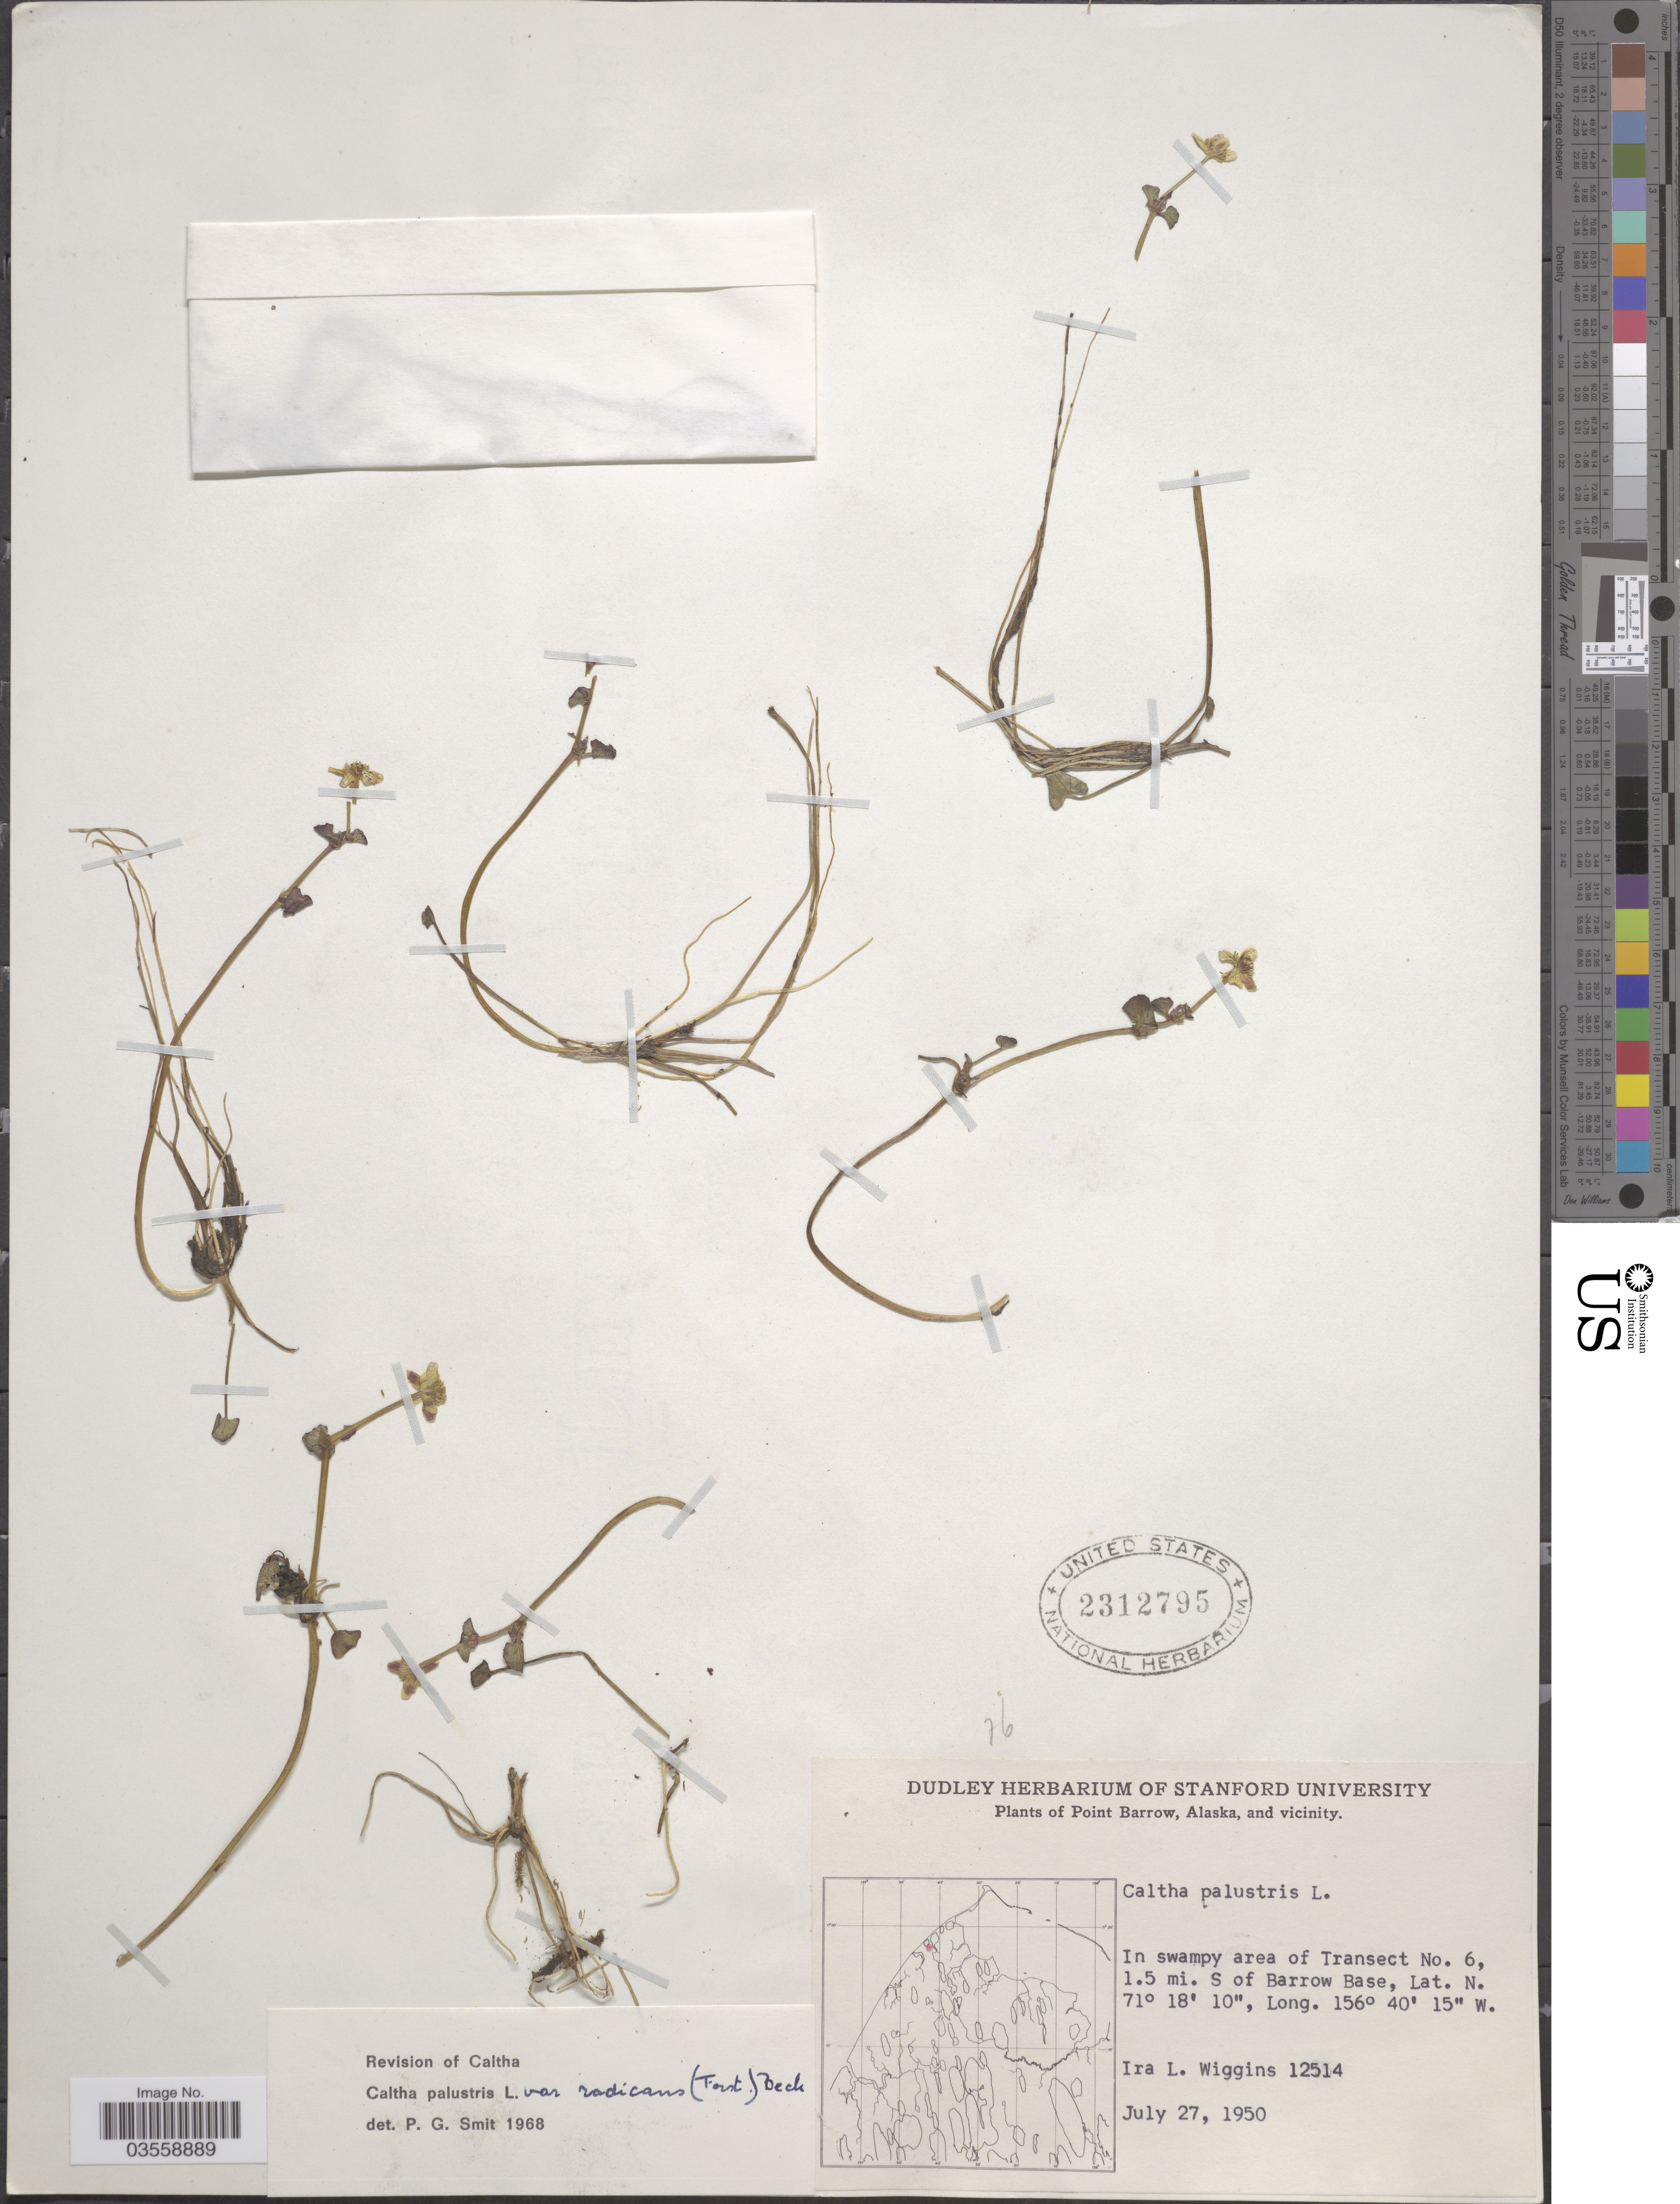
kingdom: Plantae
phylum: Tracheophyta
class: Magnoliopsida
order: Ranunculales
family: Ranunculaceae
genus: Caltha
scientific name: Caltha palustris var. radicans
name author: (T.F. Forst) Beck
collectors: I. L. Wiggins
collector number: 12514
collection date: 1950-07-27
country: United States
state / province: Alaska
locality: Point Barrow, Alaska, and vicinity. In swampy area of Transect No. 6, 1.5 mi. S of Barrow Base.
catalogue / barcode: US 2312795